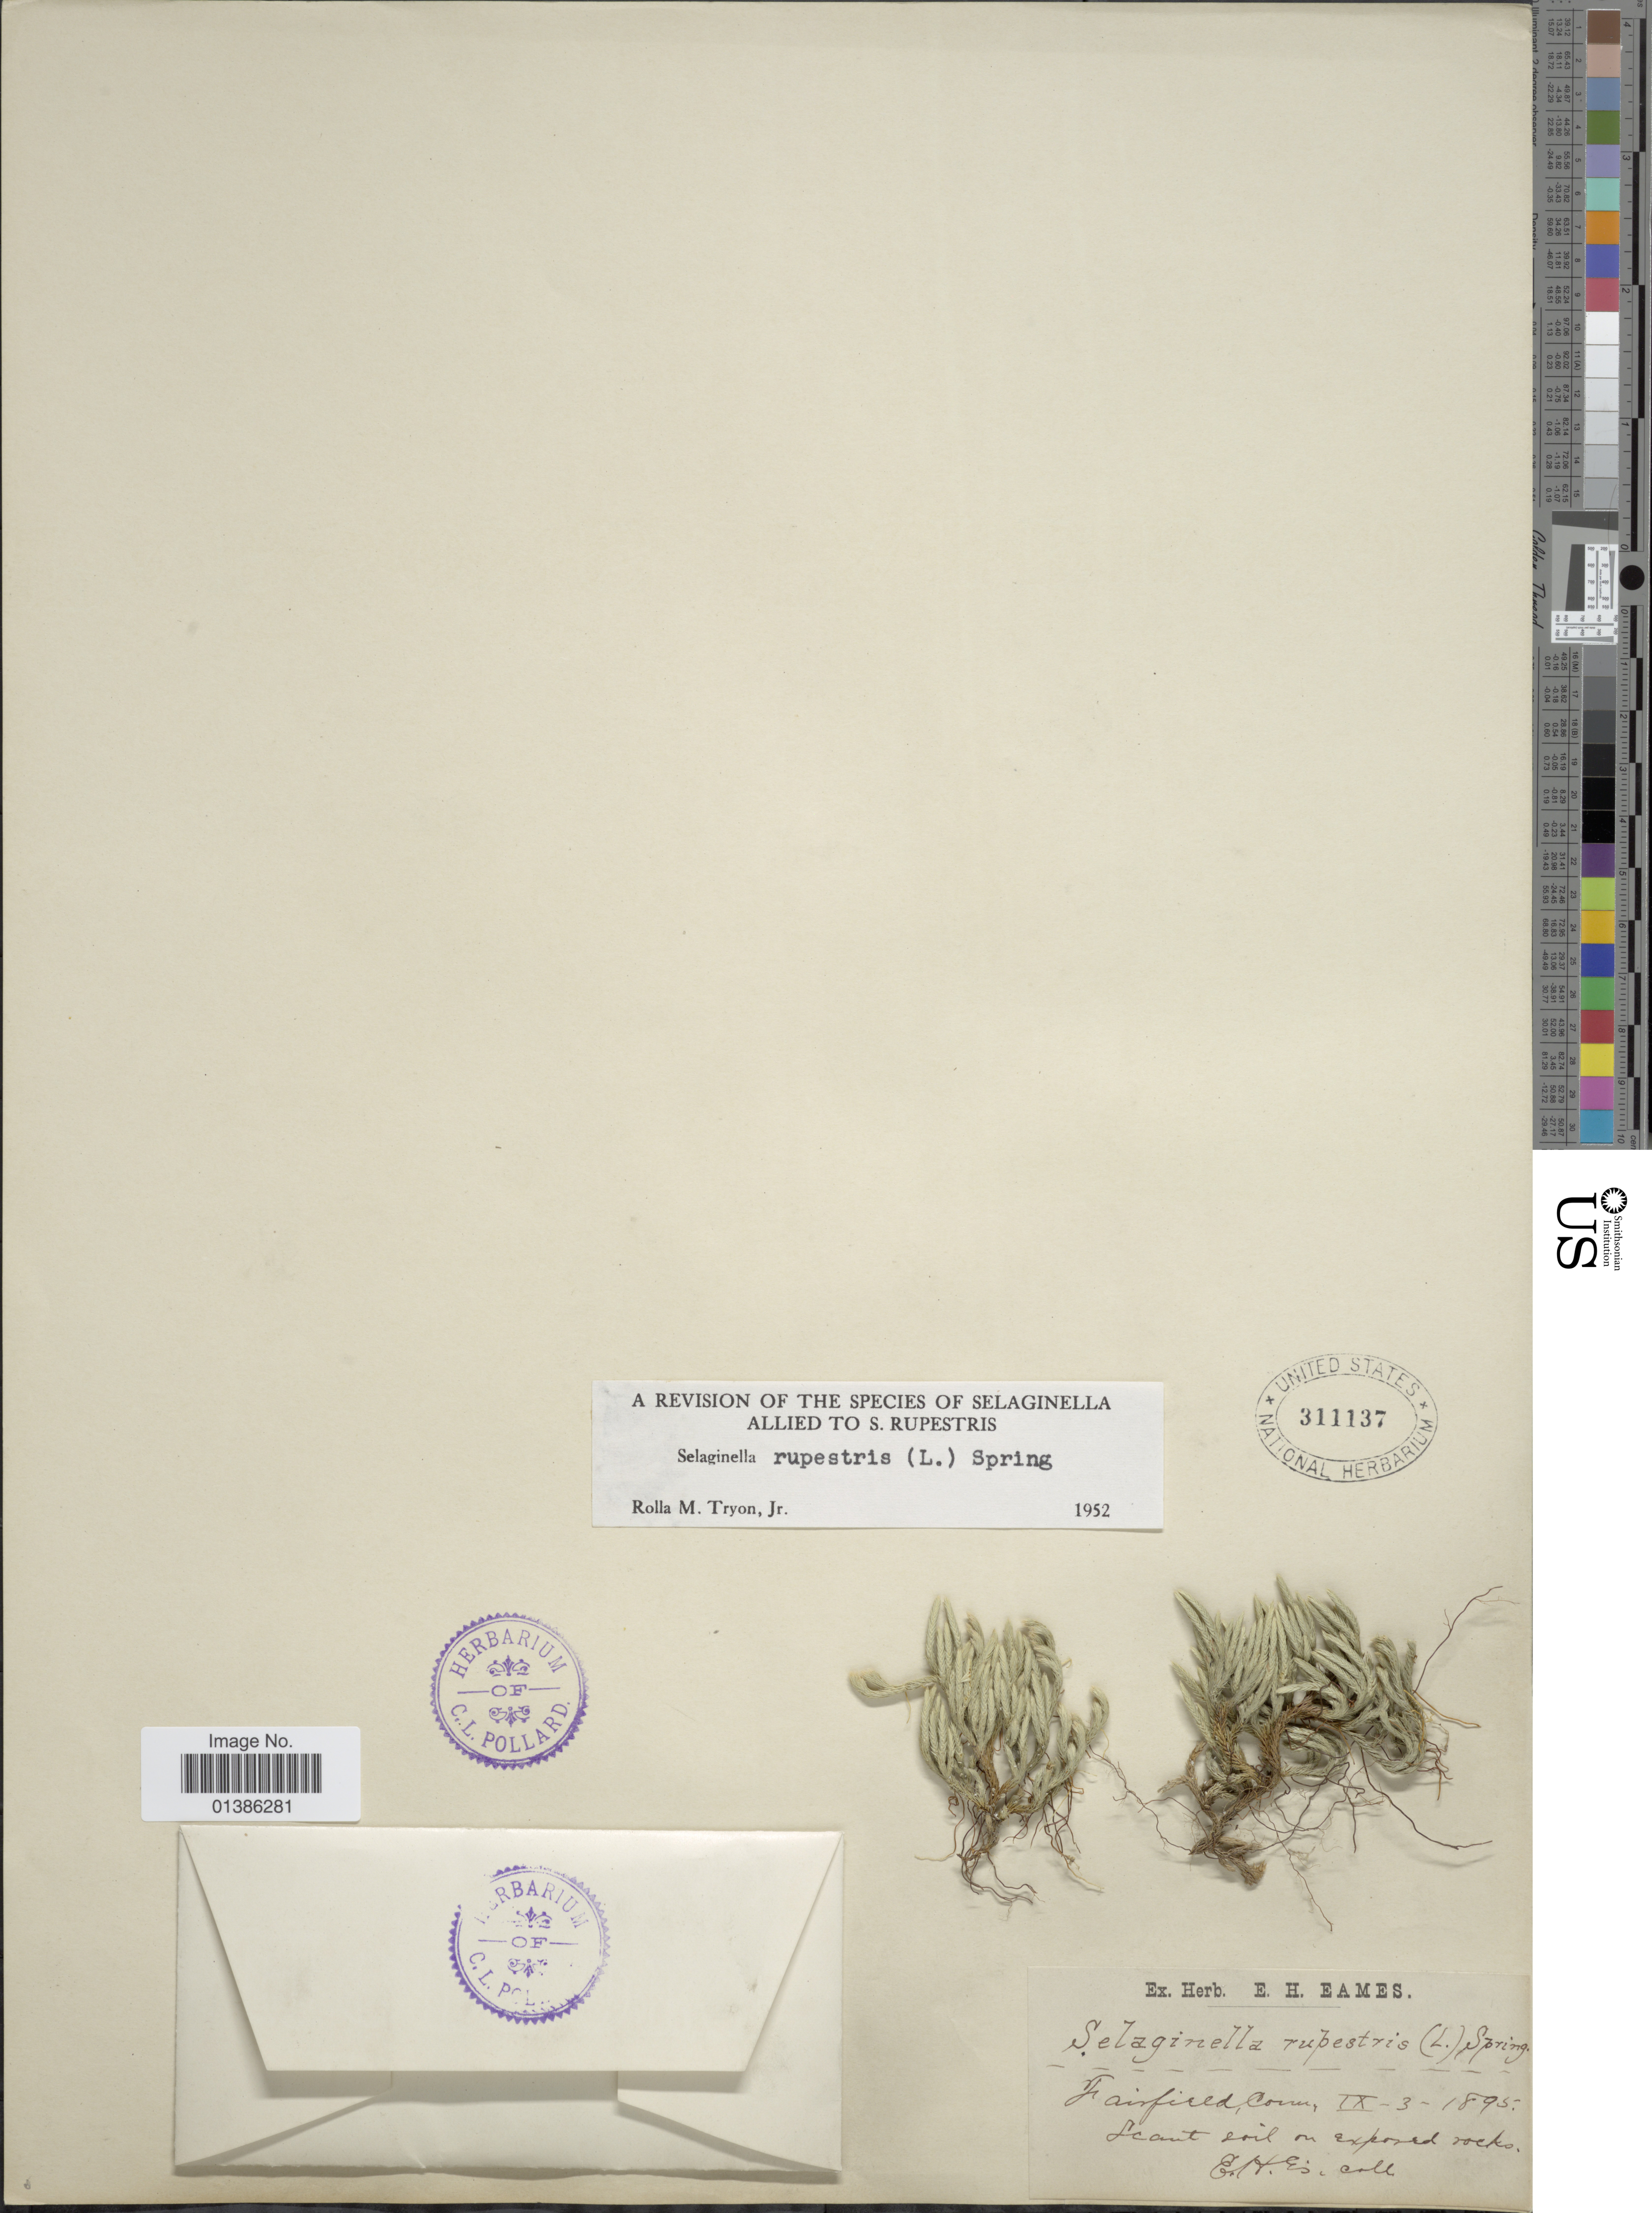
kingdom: Plantae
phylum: Tracheophyta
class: Lycopodiopsida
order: Selaginellales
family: Selaginellaceae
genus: Selaginella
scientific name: Selaginella rupestris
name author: (L.) Spring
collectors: E. H. Eames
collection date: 1895-09-03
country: United States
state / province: Connecticut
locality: Fairfield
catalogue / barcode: US 311137